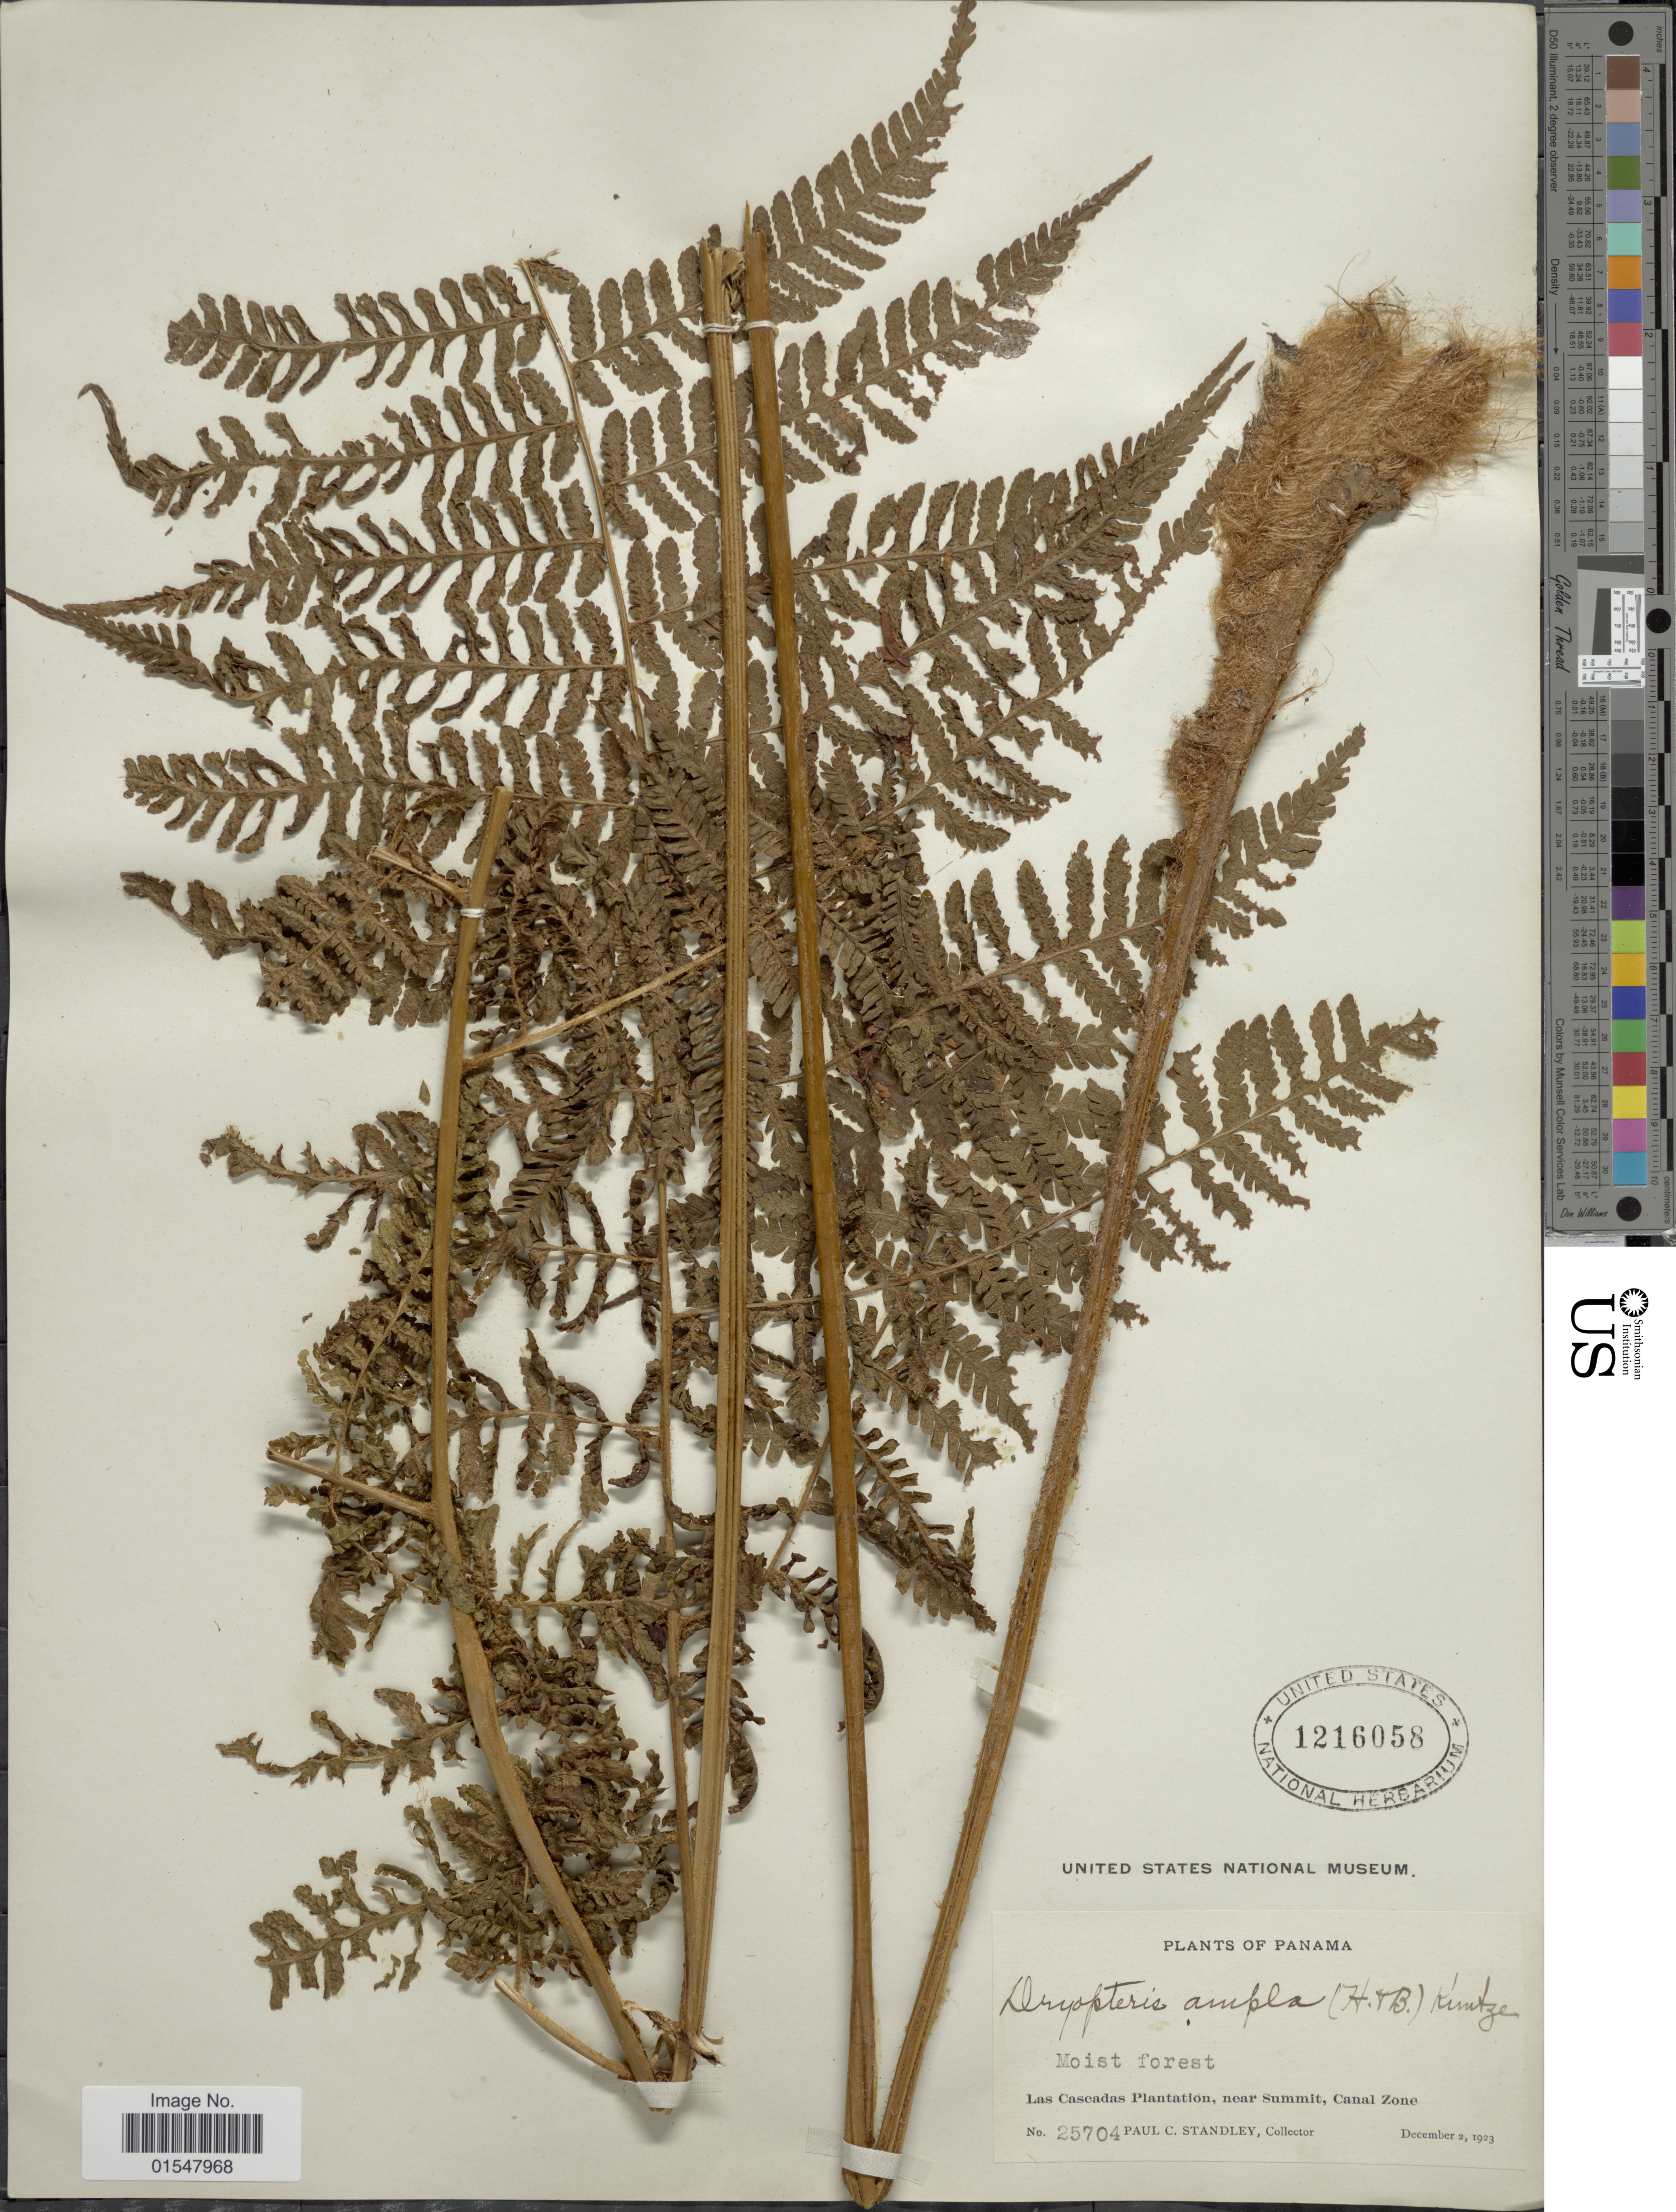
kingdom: Plantae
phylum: Tracheophyta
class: Polypodiopsida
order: Polypodiales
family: Dryopteridaceae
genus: Ctenitis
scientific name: Ctenitis sloanei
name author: (Poepp. ex Spreng.) C.V. Morton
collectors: P. C. Standley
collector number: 25704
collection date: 1923-12-02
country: Panama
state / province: Colón / Panamá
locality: Panama, Las Cascadas Plantation, near Summit, Canal Zone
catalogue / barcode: US 1216058